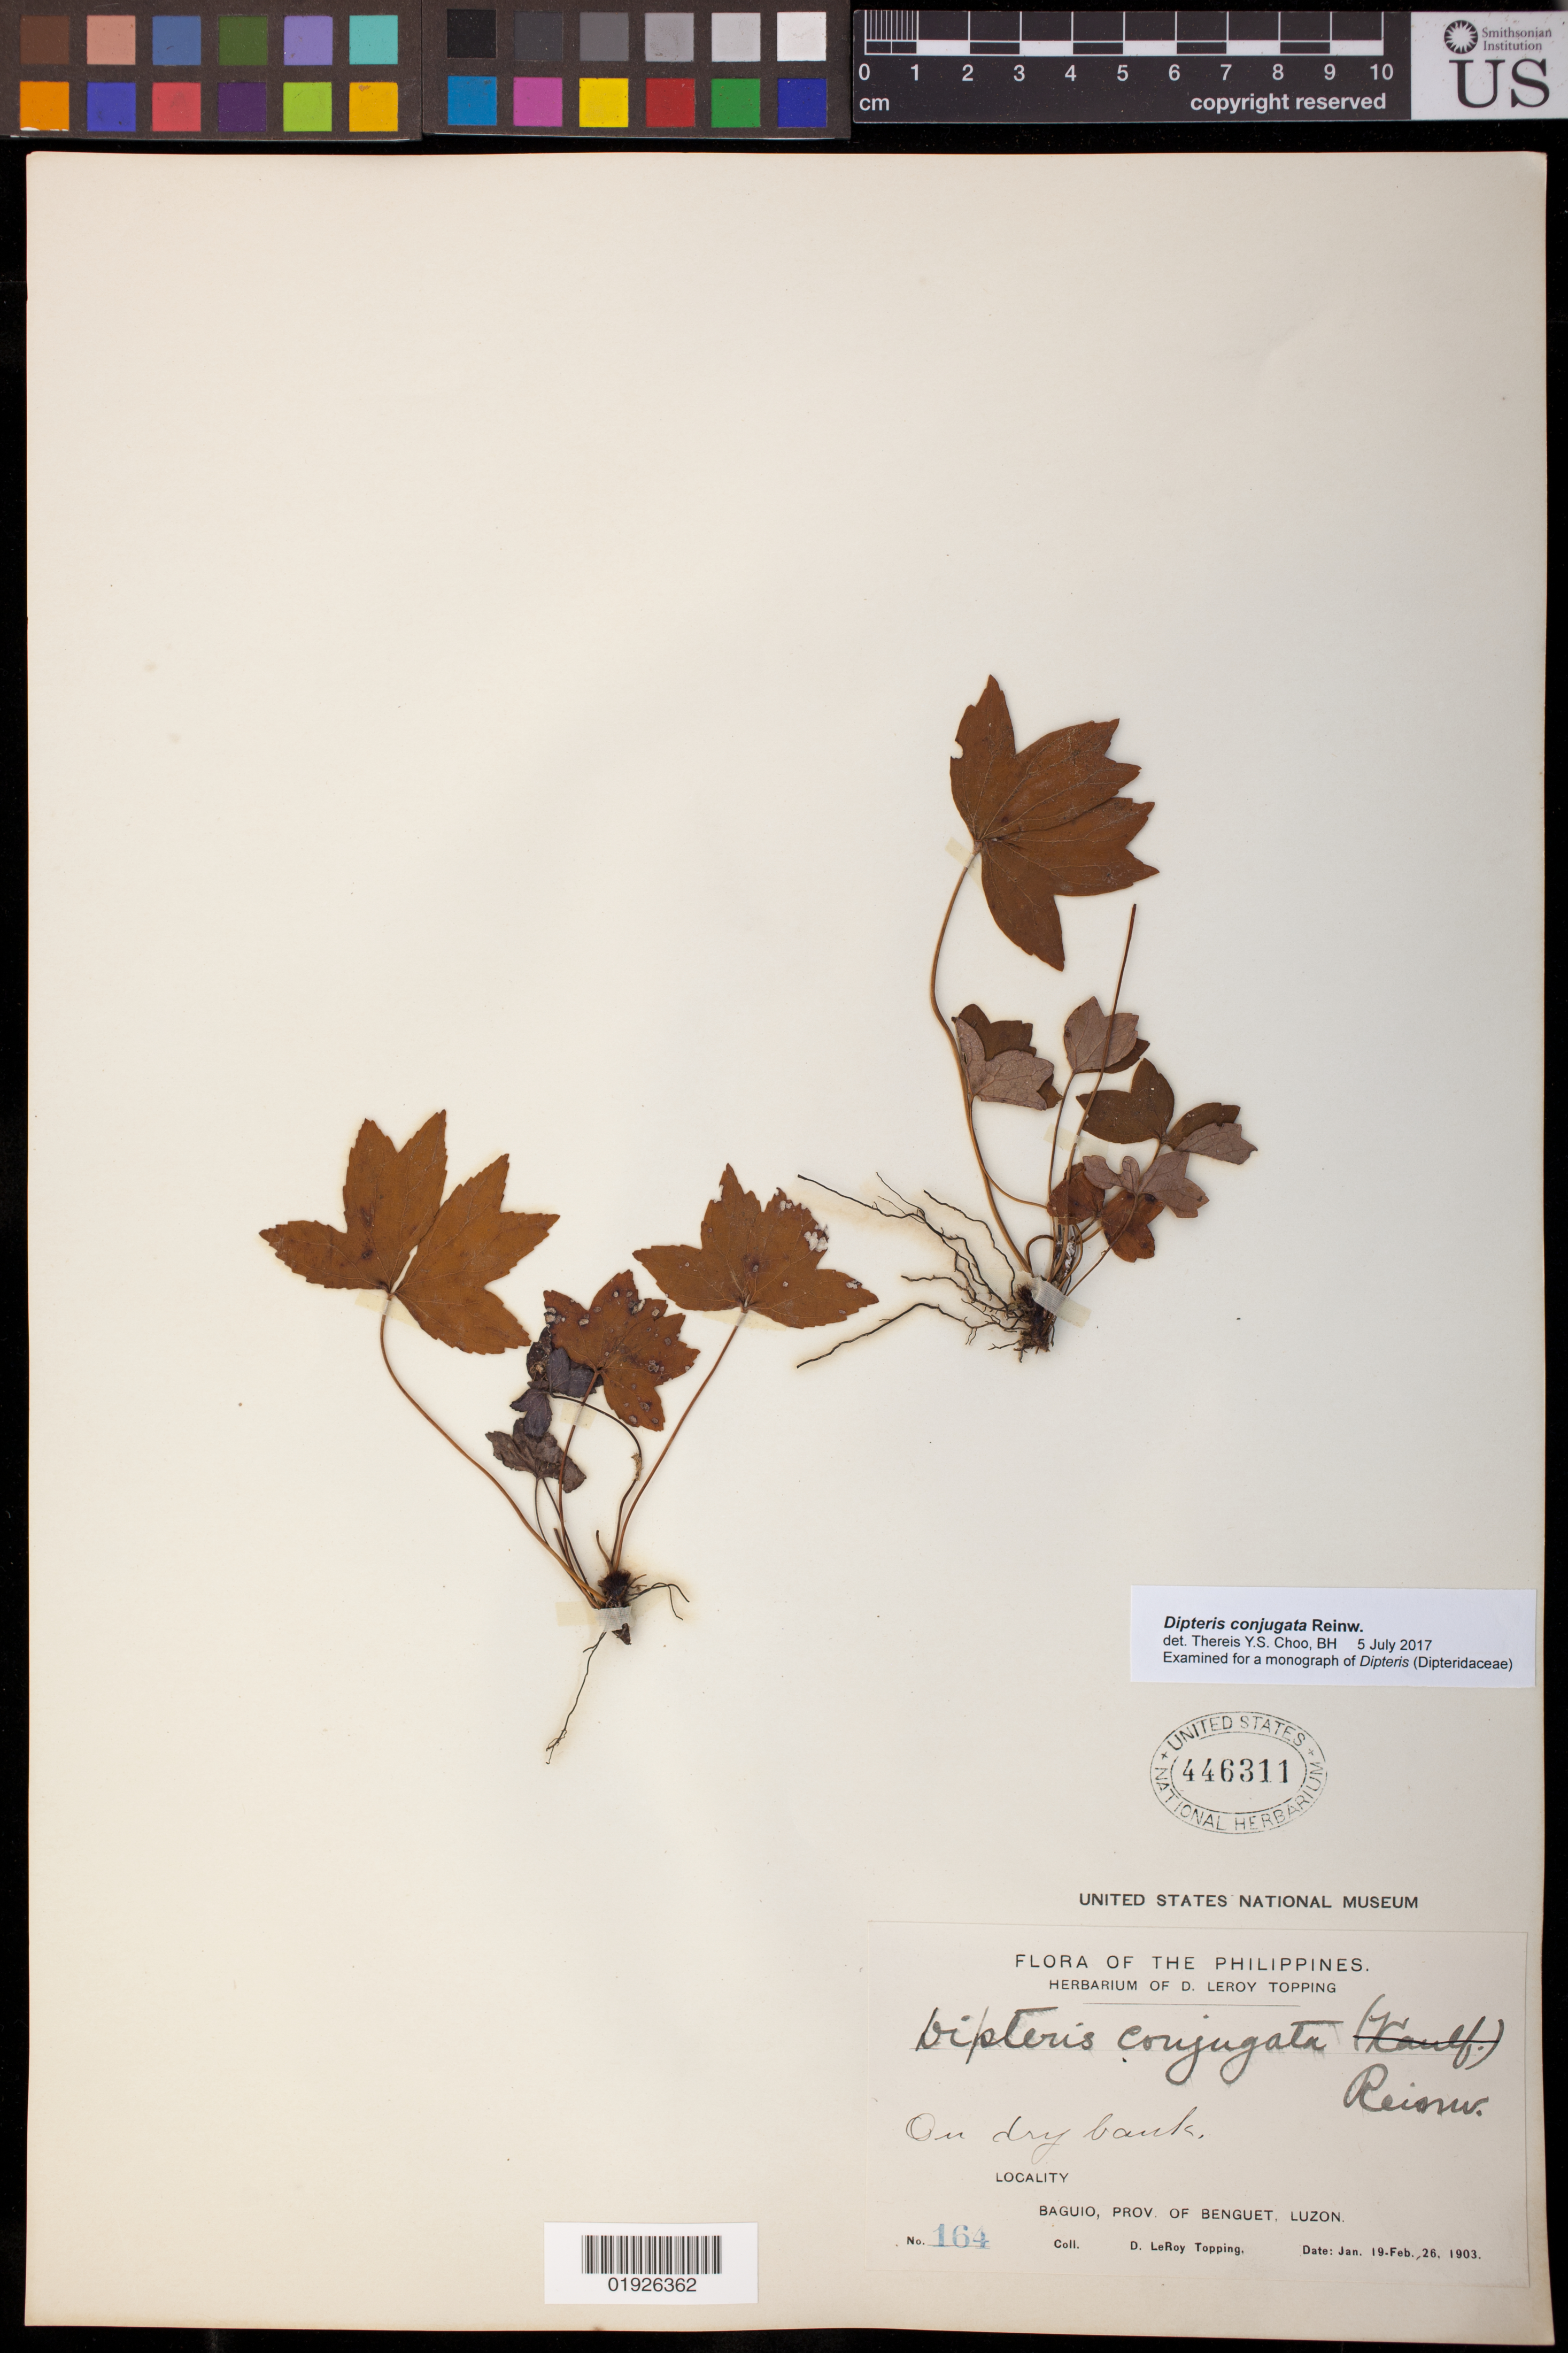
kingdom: Plantae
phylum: Tracheophyta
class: Polypodiopsida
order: Gleicheniales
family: Dipteridaceae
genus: Dipteris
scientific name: Dipteris conjugata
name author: Reinw.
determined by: Choo, Thereis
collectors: D. L. Topping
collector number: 164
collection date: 1903-01-19/1903-02-26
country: Philippines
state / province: Cordillera (Administrative Region)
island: Luzon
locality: Baguio, Prov. of Benguet, Luzon.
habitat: On dry bank.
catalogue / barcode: US 446311